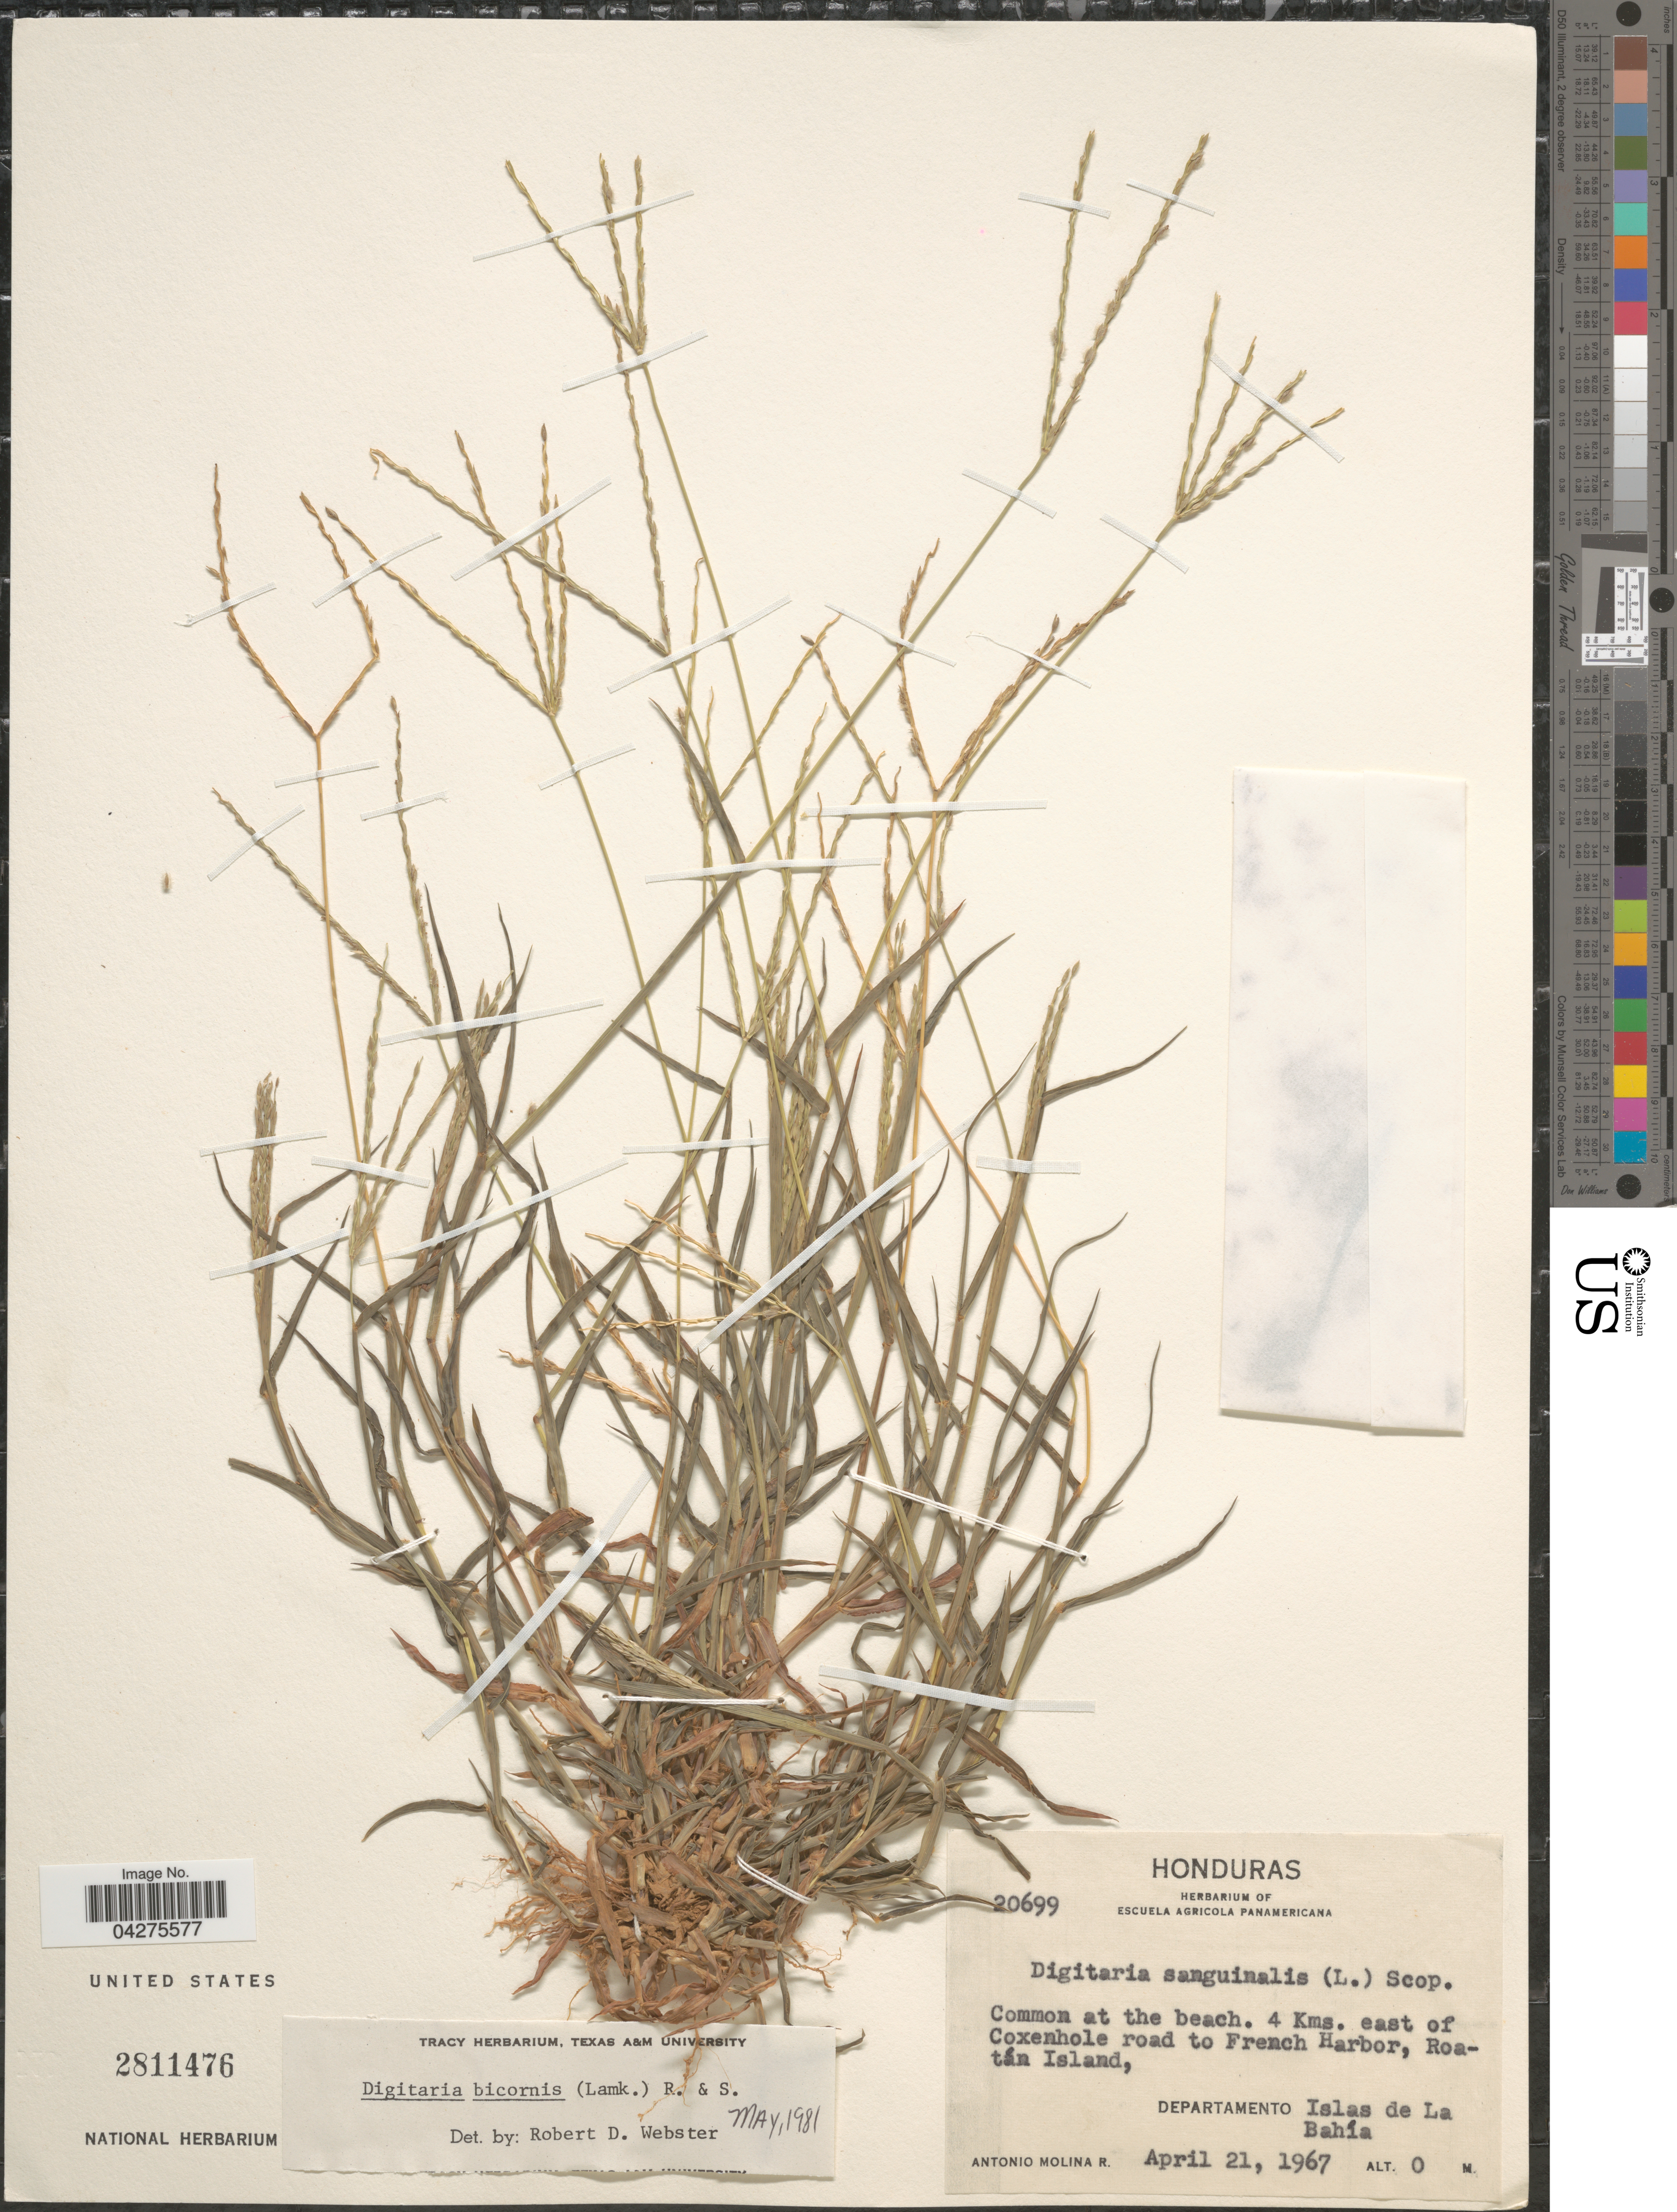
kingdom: Plantae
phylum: Tracheophyta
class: Liliopsida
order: Poales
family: Poaceae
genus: Digitaria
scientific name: Digitaria bicornis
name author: (Lam.) Roem. & Schult.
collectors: A. Molina R.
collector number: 20699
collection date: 1967-04-21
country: Honduras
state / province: Islas de la Bahía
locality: Common at the beach. 4 Kms. east of Coxenhole road to French Harbor, Roatán Island, Departamento Islas de la Bahía.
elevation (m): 0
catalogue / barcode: US 2811476